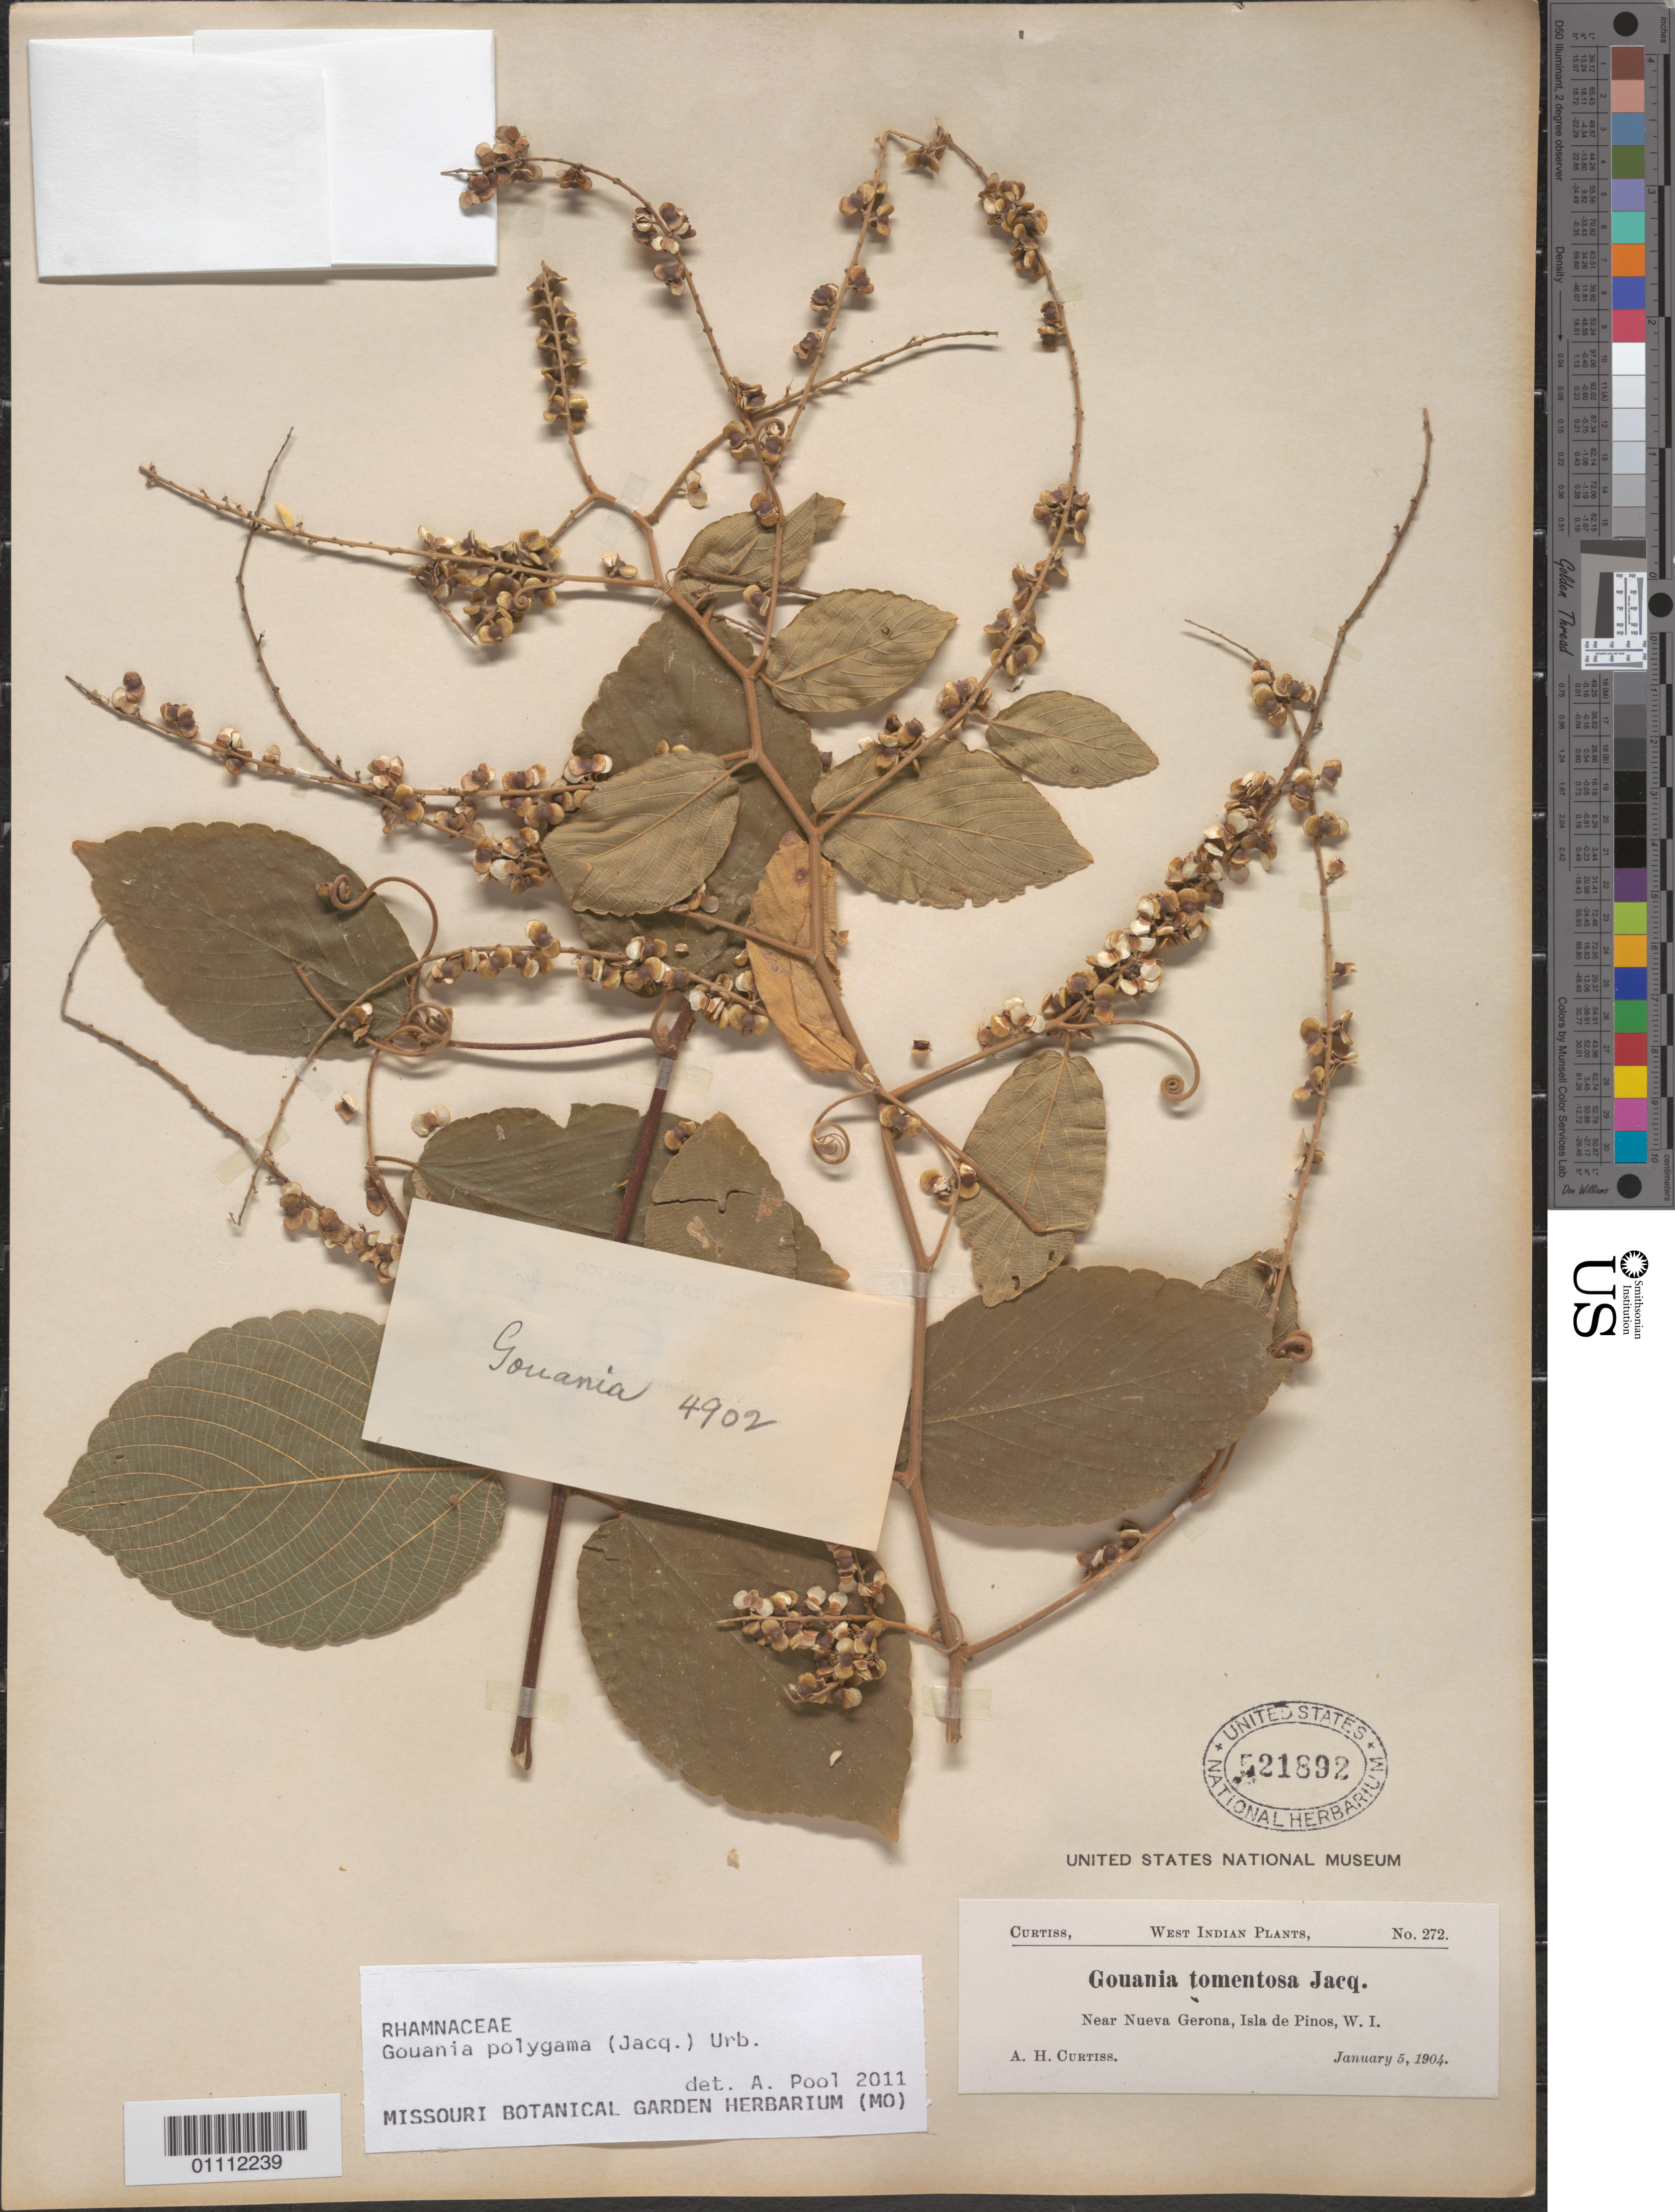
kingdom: Plantae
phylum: Tracheophyta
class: Magnoliopsida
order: Rosales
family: Rhamnaceae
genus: Gouania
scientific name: Gouania polygama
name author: (Jacq.) Urb.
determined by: Pool, A., (MO), Missouri Botanical Garden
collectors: A. H. Curtiss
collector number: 272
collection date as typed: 05 Jan 1904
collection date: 1904-01-05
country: Cuba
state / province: Isla de La Juventud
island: Isla de la Juventud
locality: Nueva Gerona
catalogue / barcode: US 521892